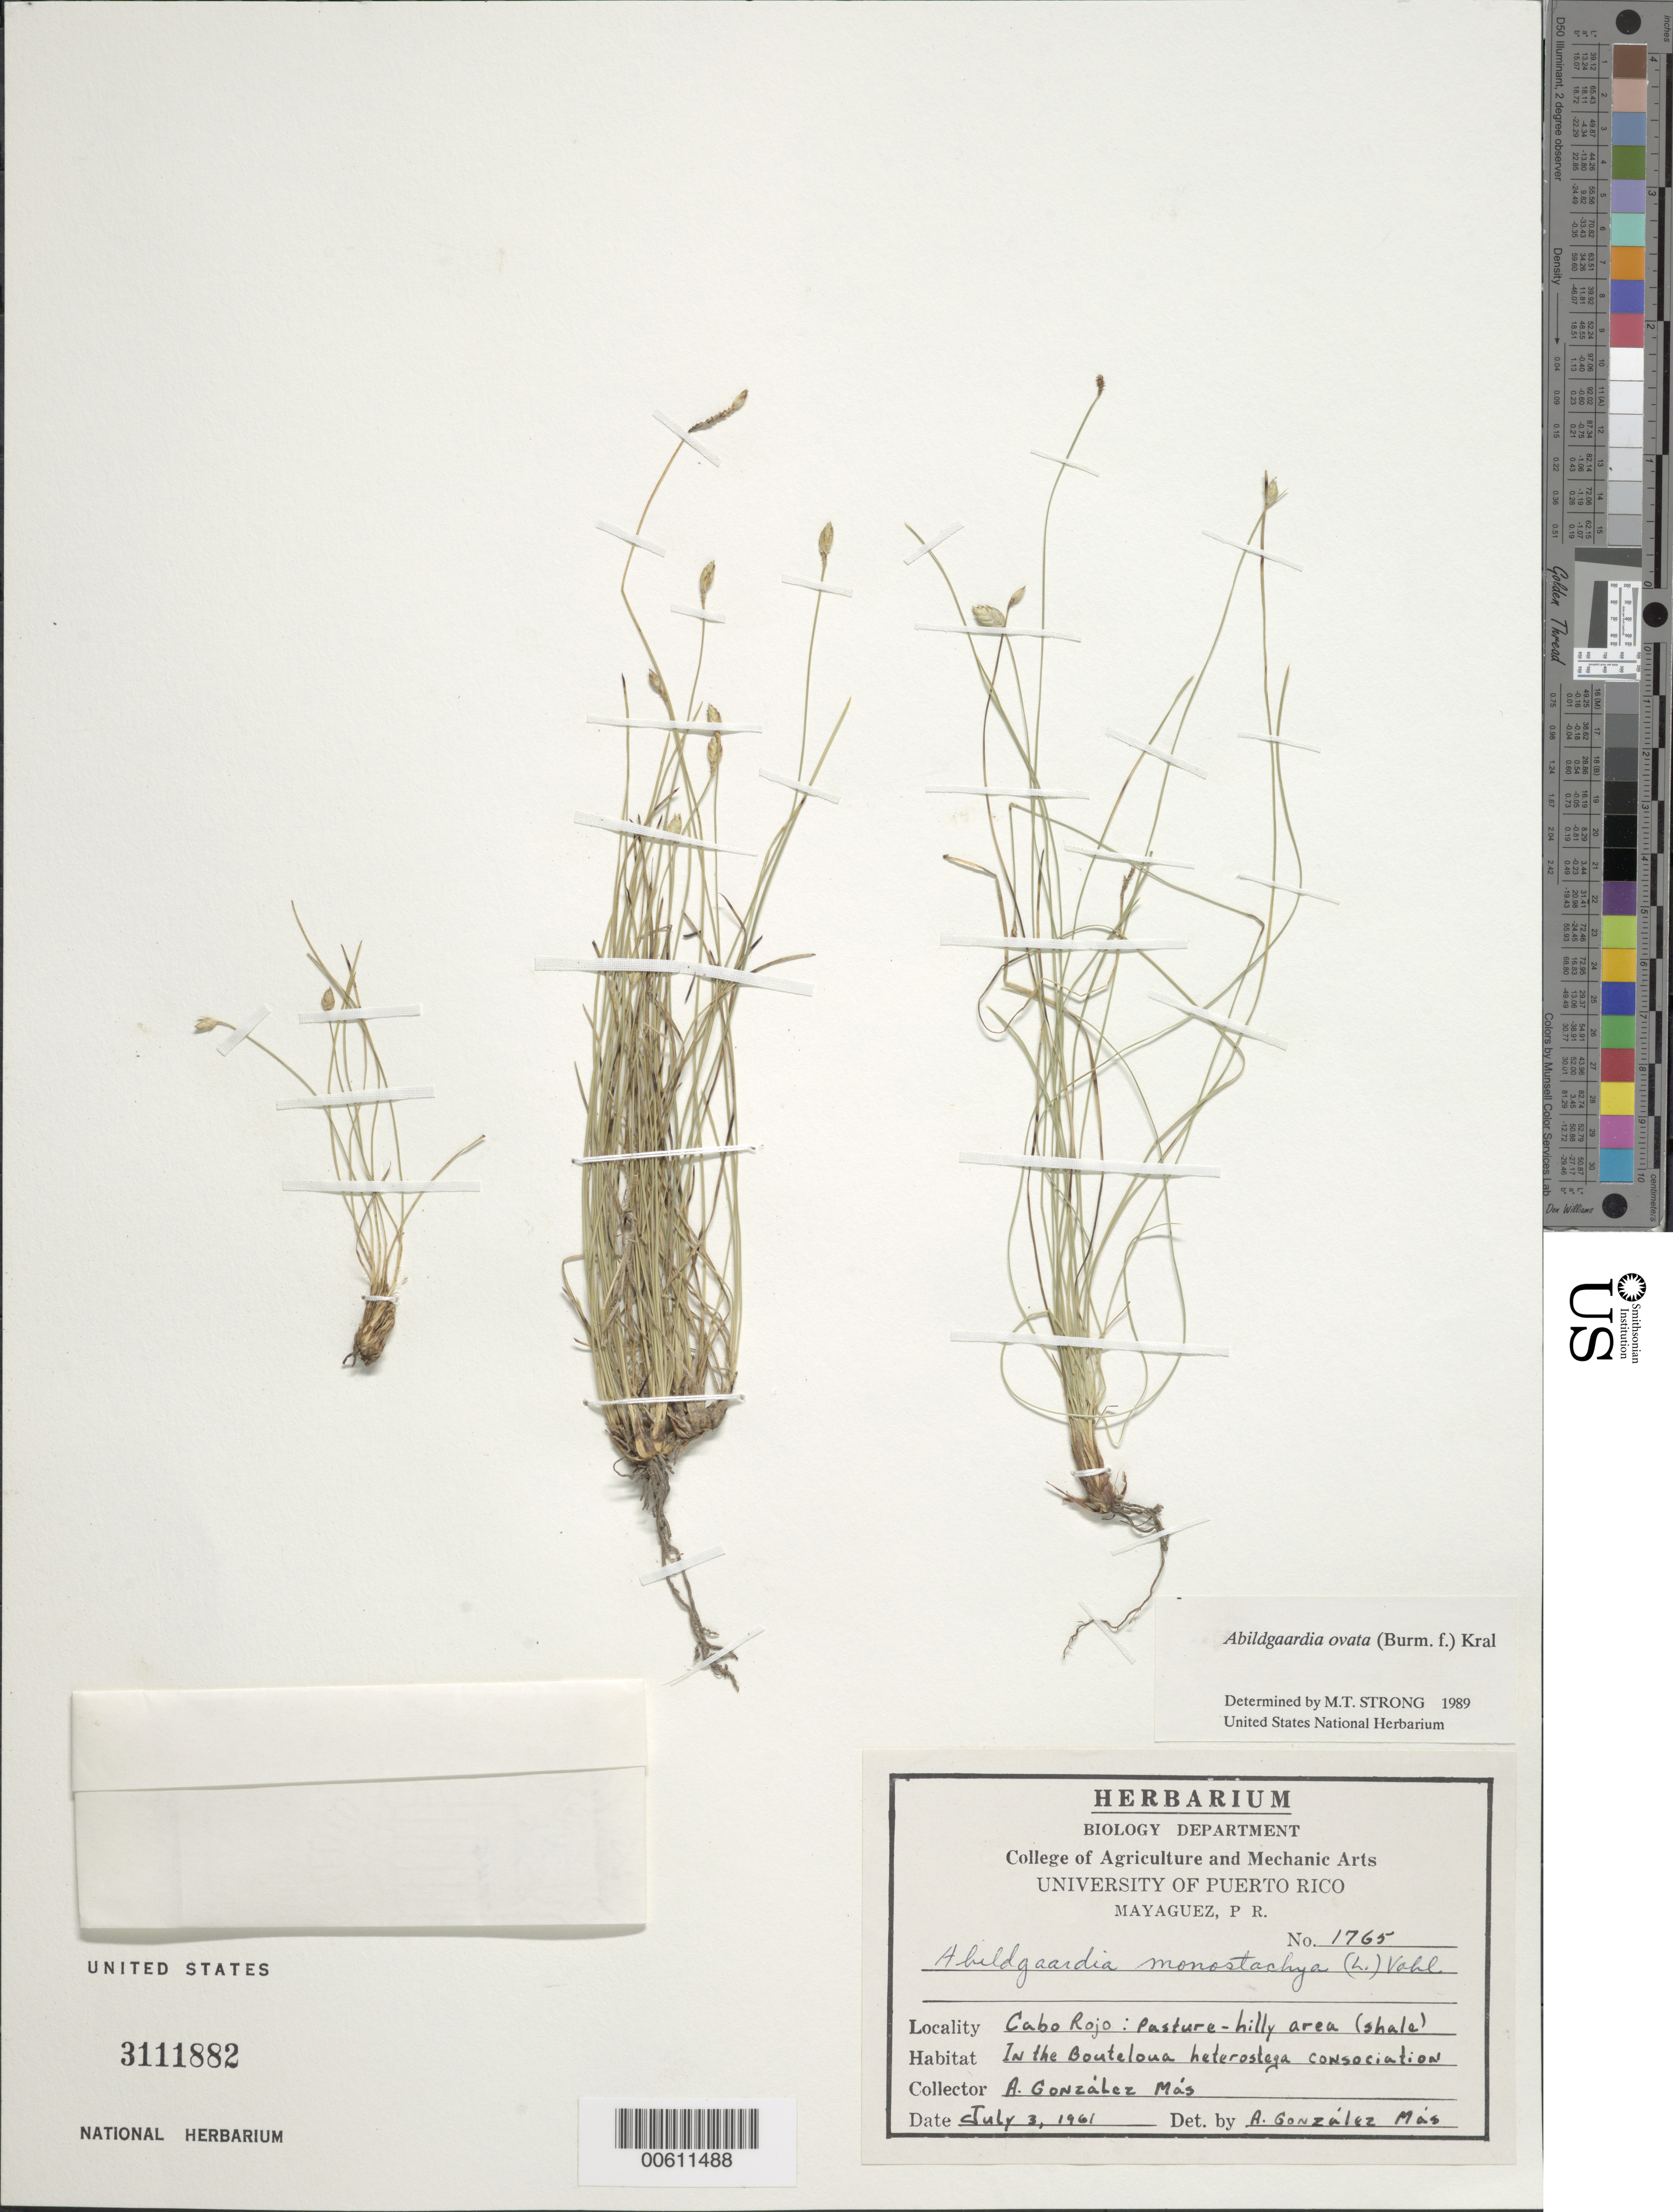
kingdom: Plantae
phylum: Tracheophyta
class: Liliopsida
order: Poales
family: Cyperaceae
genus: Abildgaardia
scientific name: Abildgaardia ovata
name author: (Burm. f.) Kral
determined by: Strong, M. T., (US), Smithsonian Institution - National Museum of Natural History (UNITED STATES)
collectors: A. González Más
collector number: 1765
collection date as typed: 03 Jul 1961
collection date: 1961-07-03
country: Puerto Rico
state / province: Cabo Rojo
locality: Cabo Rojo.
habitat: Pasture, hilly area (shale).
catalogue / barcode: US 3111882